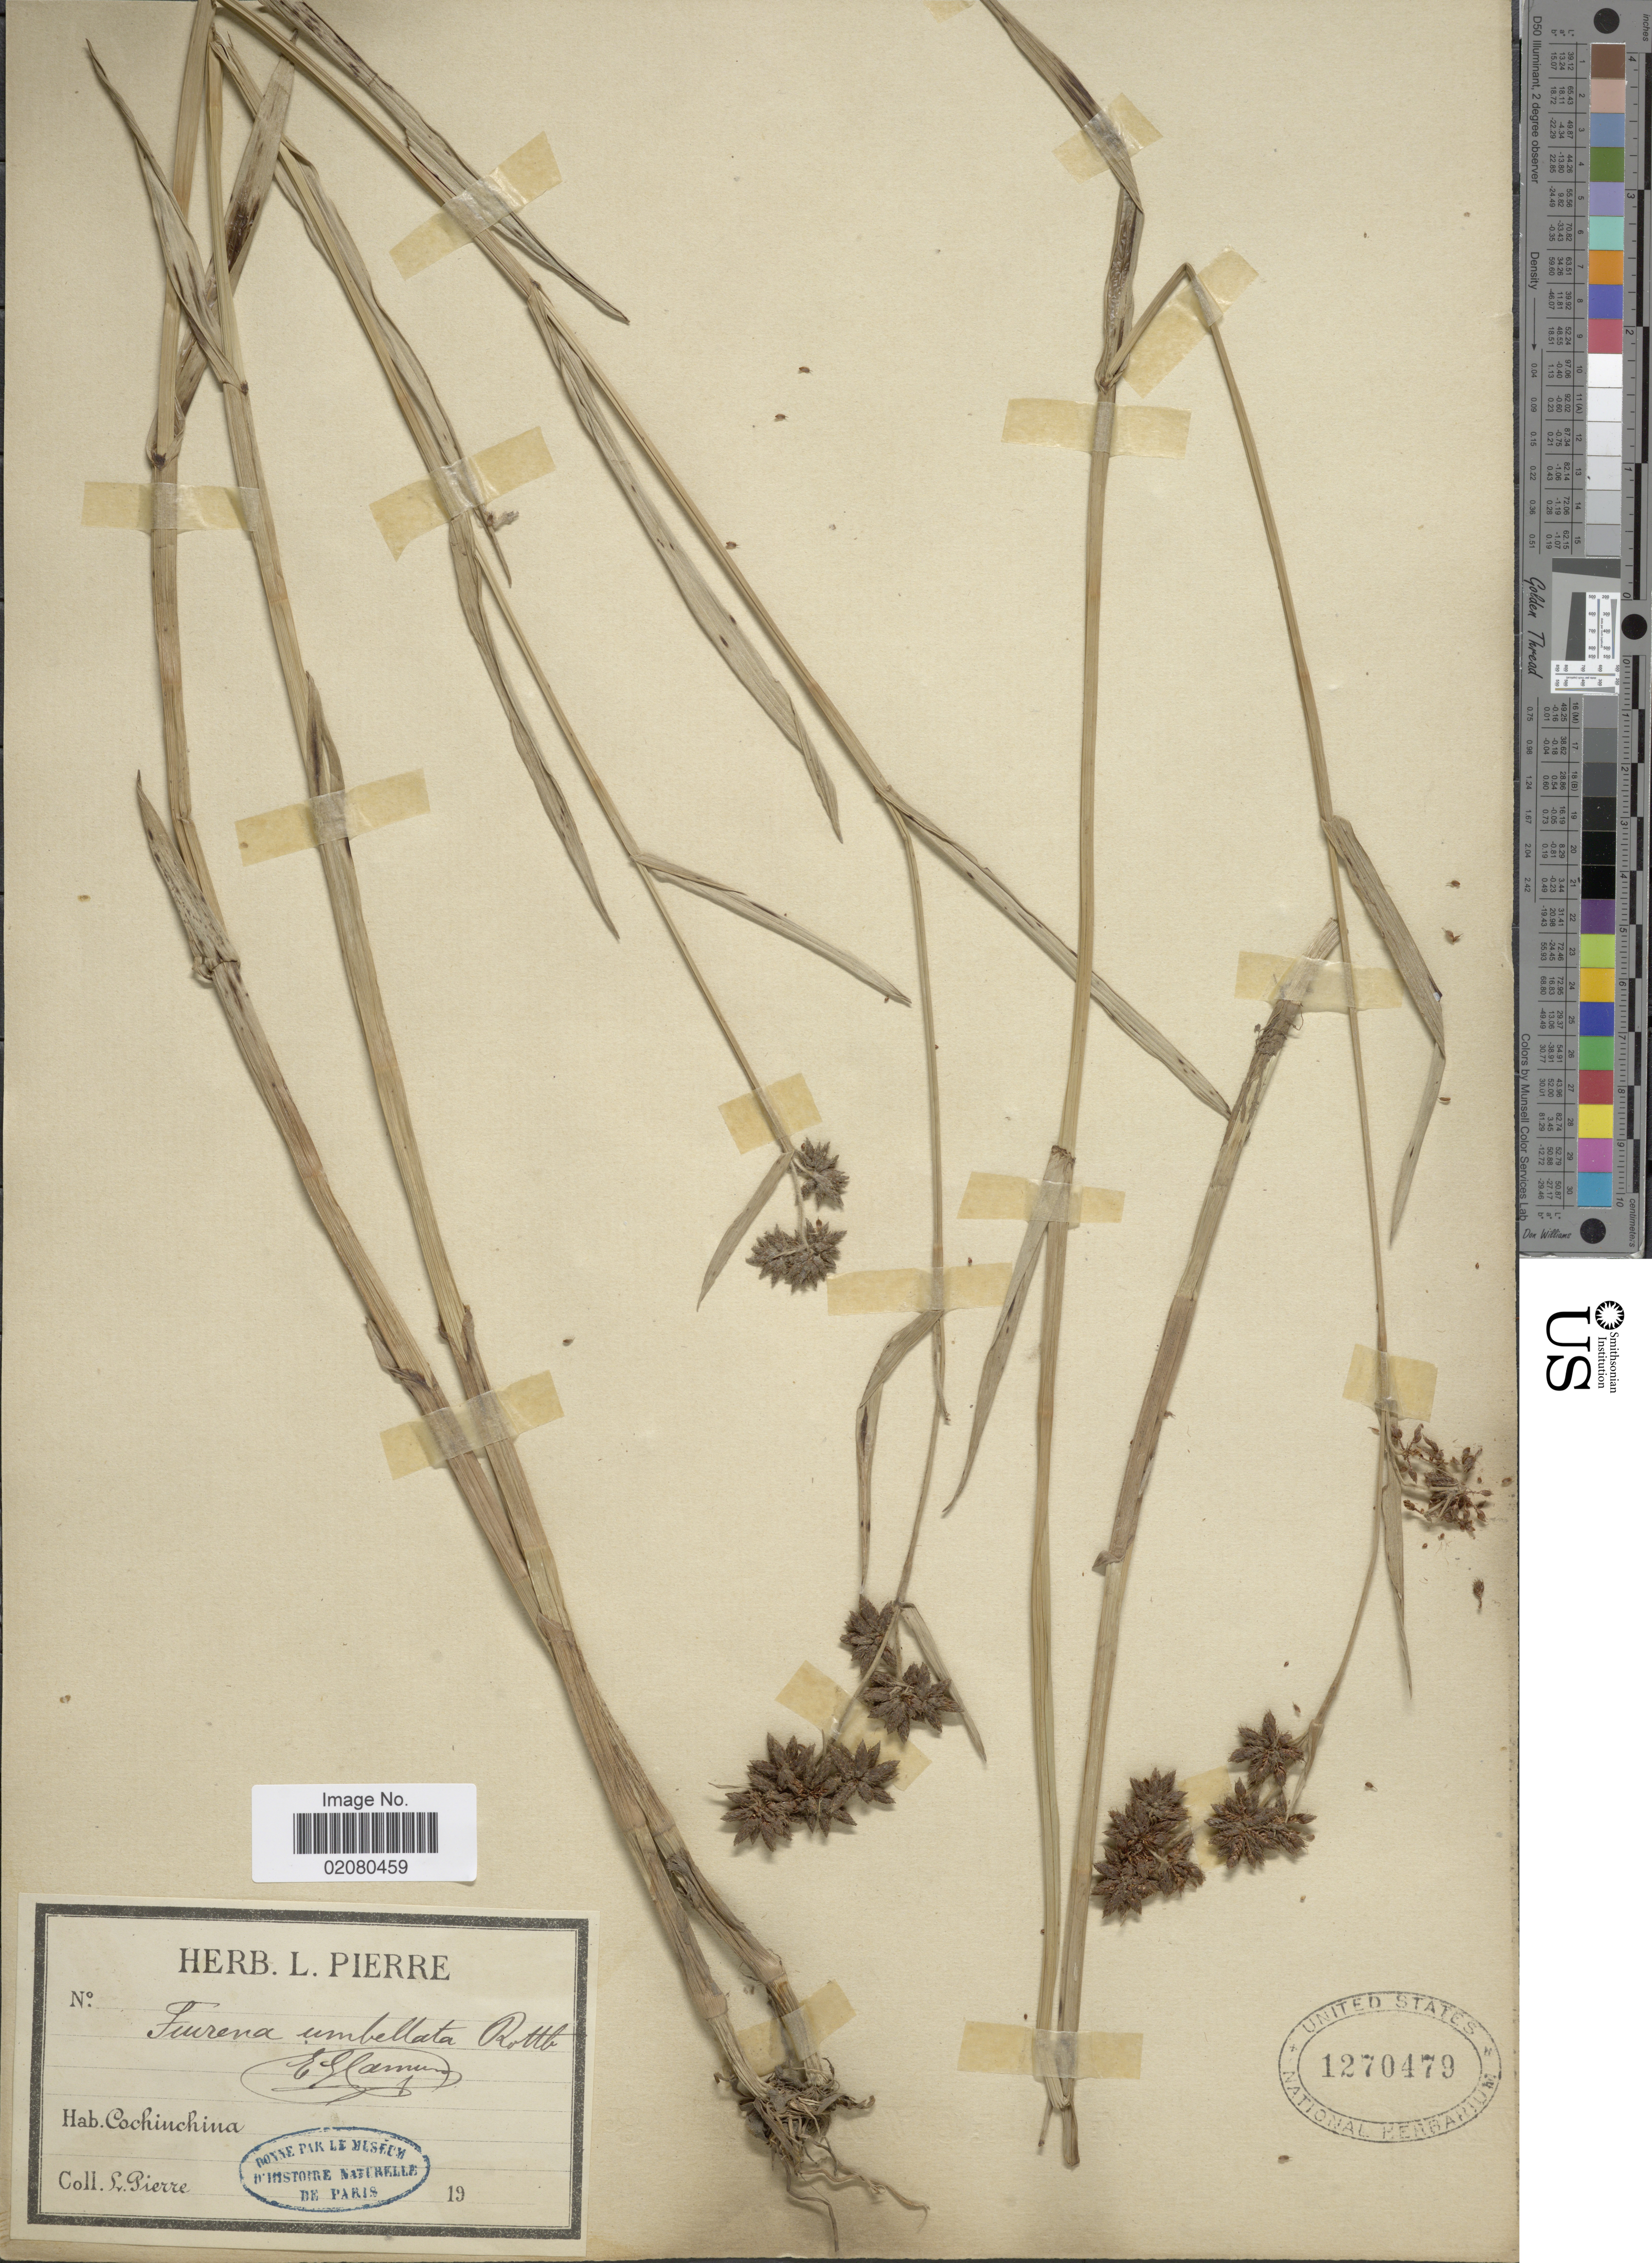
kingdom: Plantae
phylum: Tracheophyta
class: Liliopsida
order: Poales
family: Cyperaceae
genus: Fuirena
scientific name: Fuirena umbellata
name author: Rottb.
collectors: L. Pierre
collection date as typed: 19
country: Vietnam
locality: Cochinchina.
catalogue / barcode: US 1270479